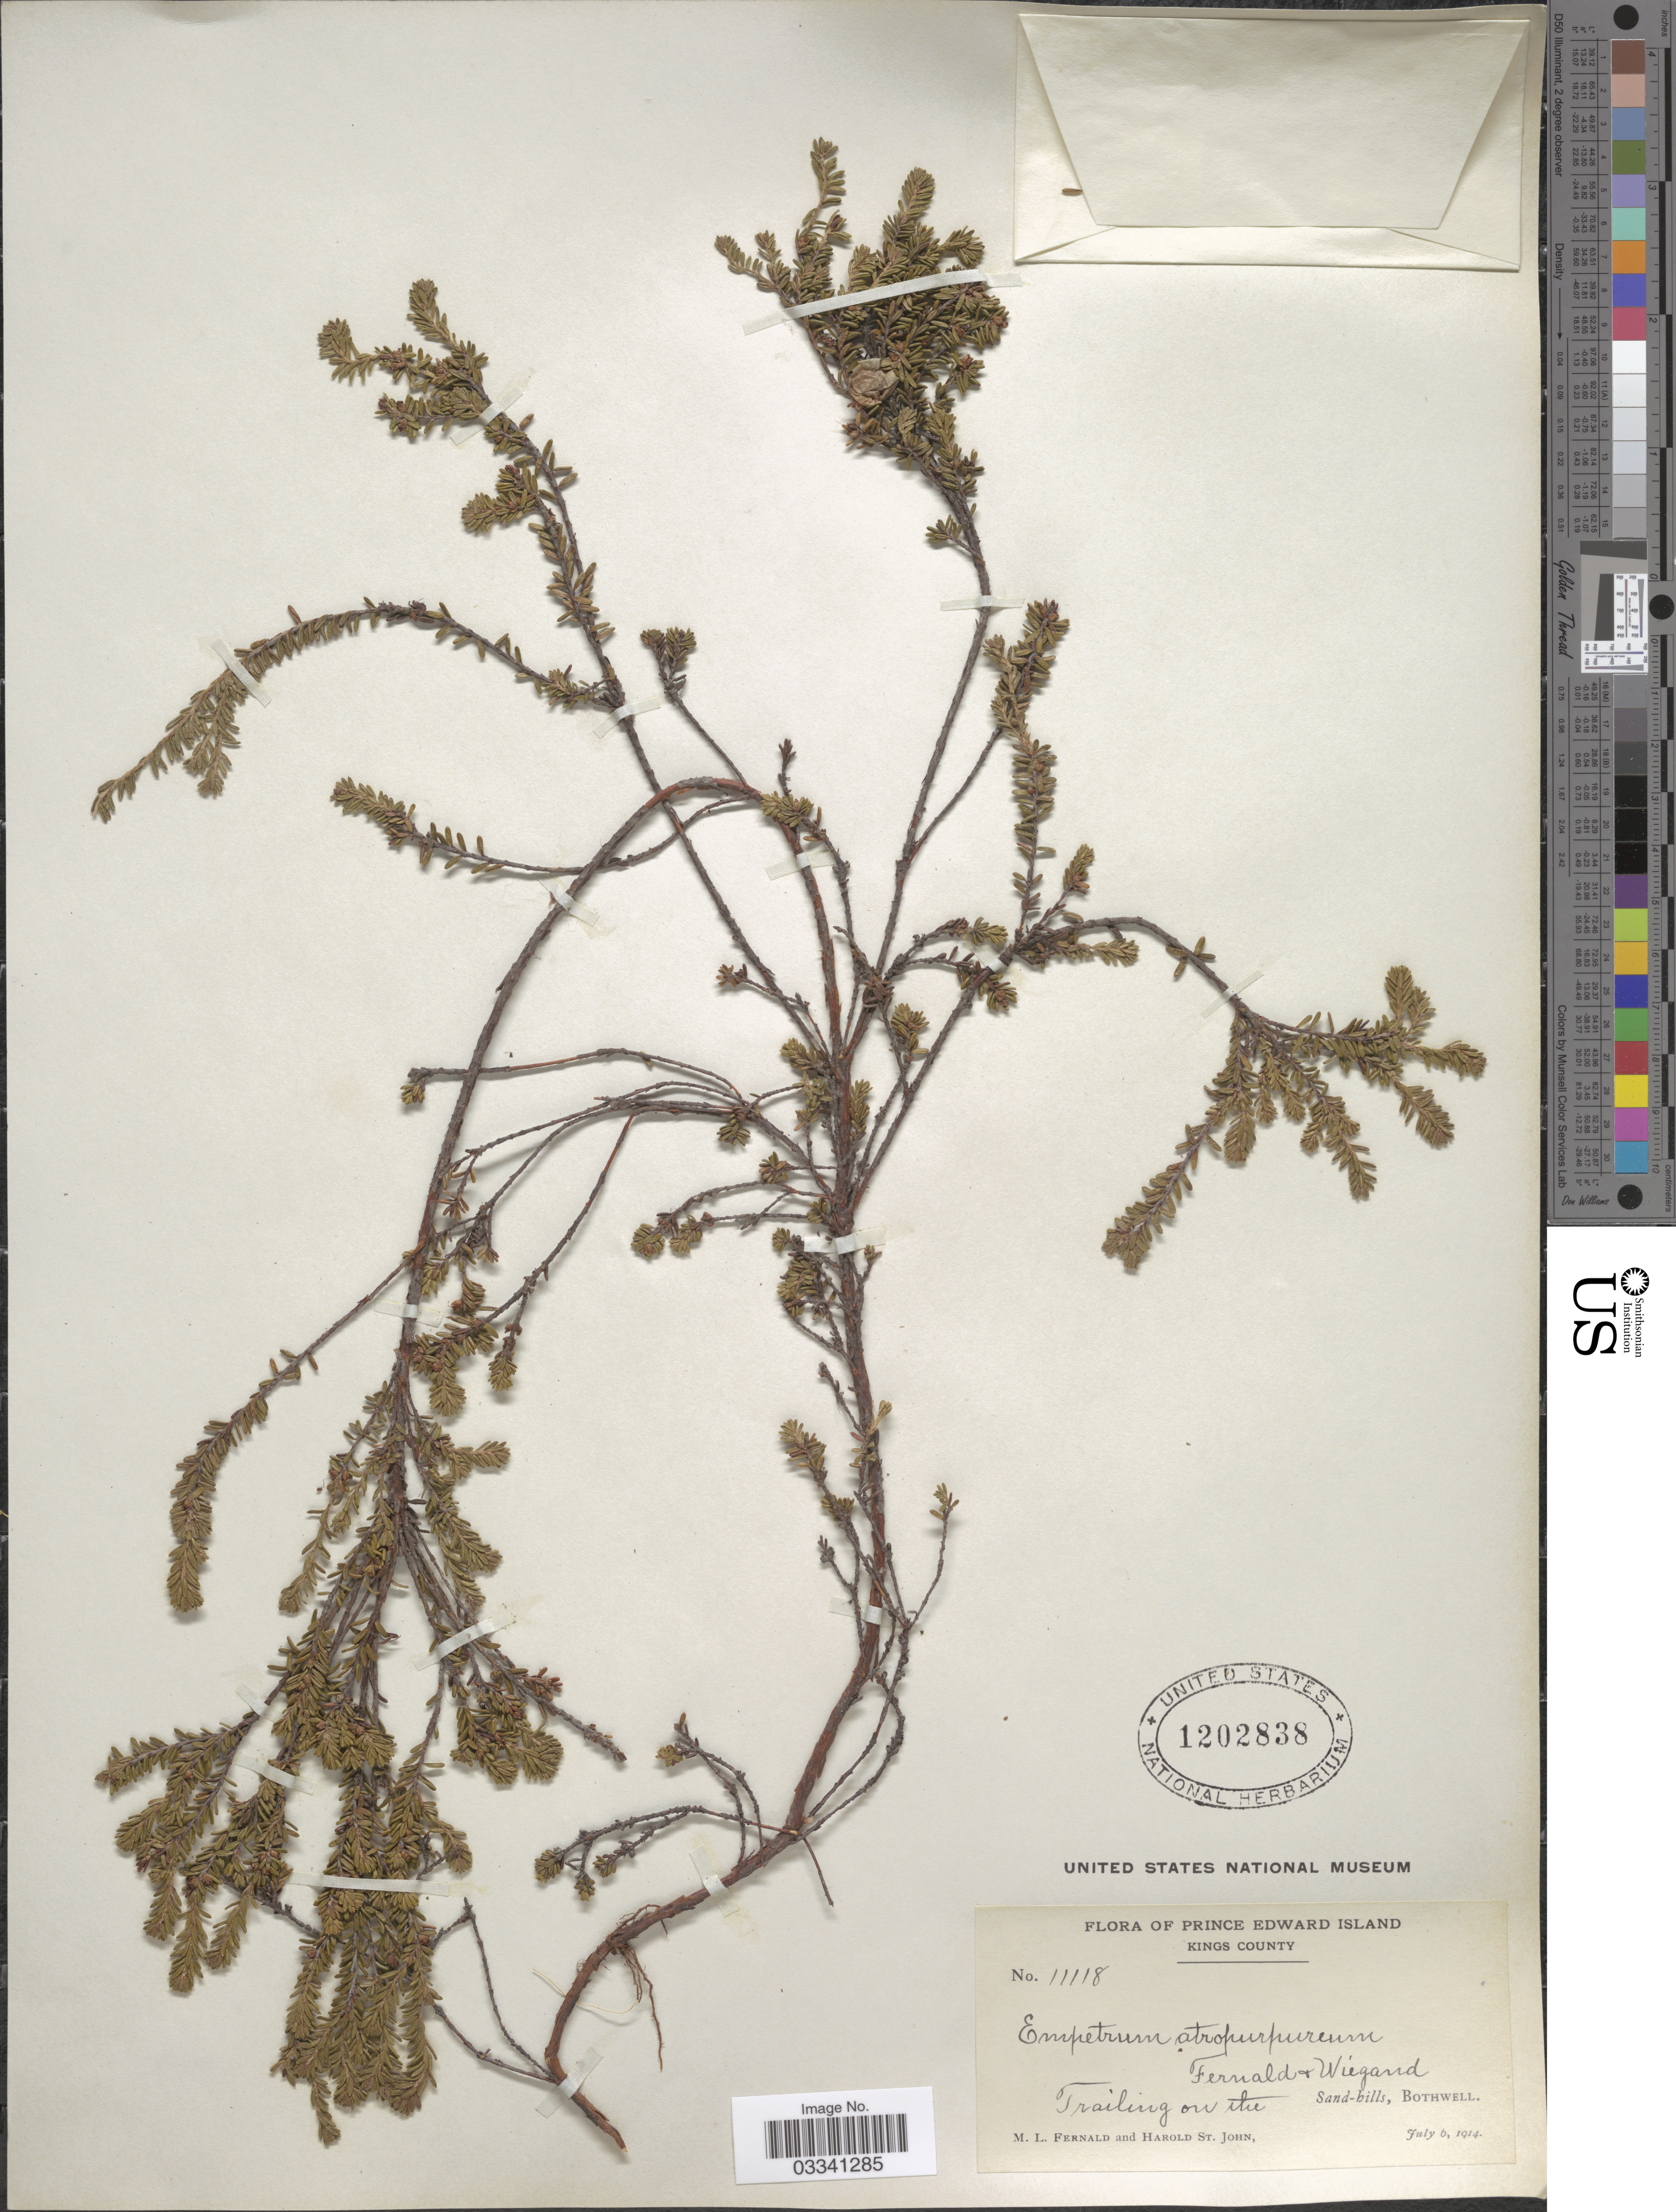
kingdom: Plantae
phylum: Tracheophyta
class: Magnoliopsida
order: Ericales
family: Ericaceae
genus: Empetrum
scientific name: Empetrum atropurpureum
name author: Fernald & Wiegand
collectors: M. L. Fernald & H. St. John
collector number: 11118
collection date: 1914-07-06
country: Canada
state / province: Prince Edward Island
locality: Kings County. Trailing on the Sand-hills, Bothwell.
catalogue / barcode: US 1202838